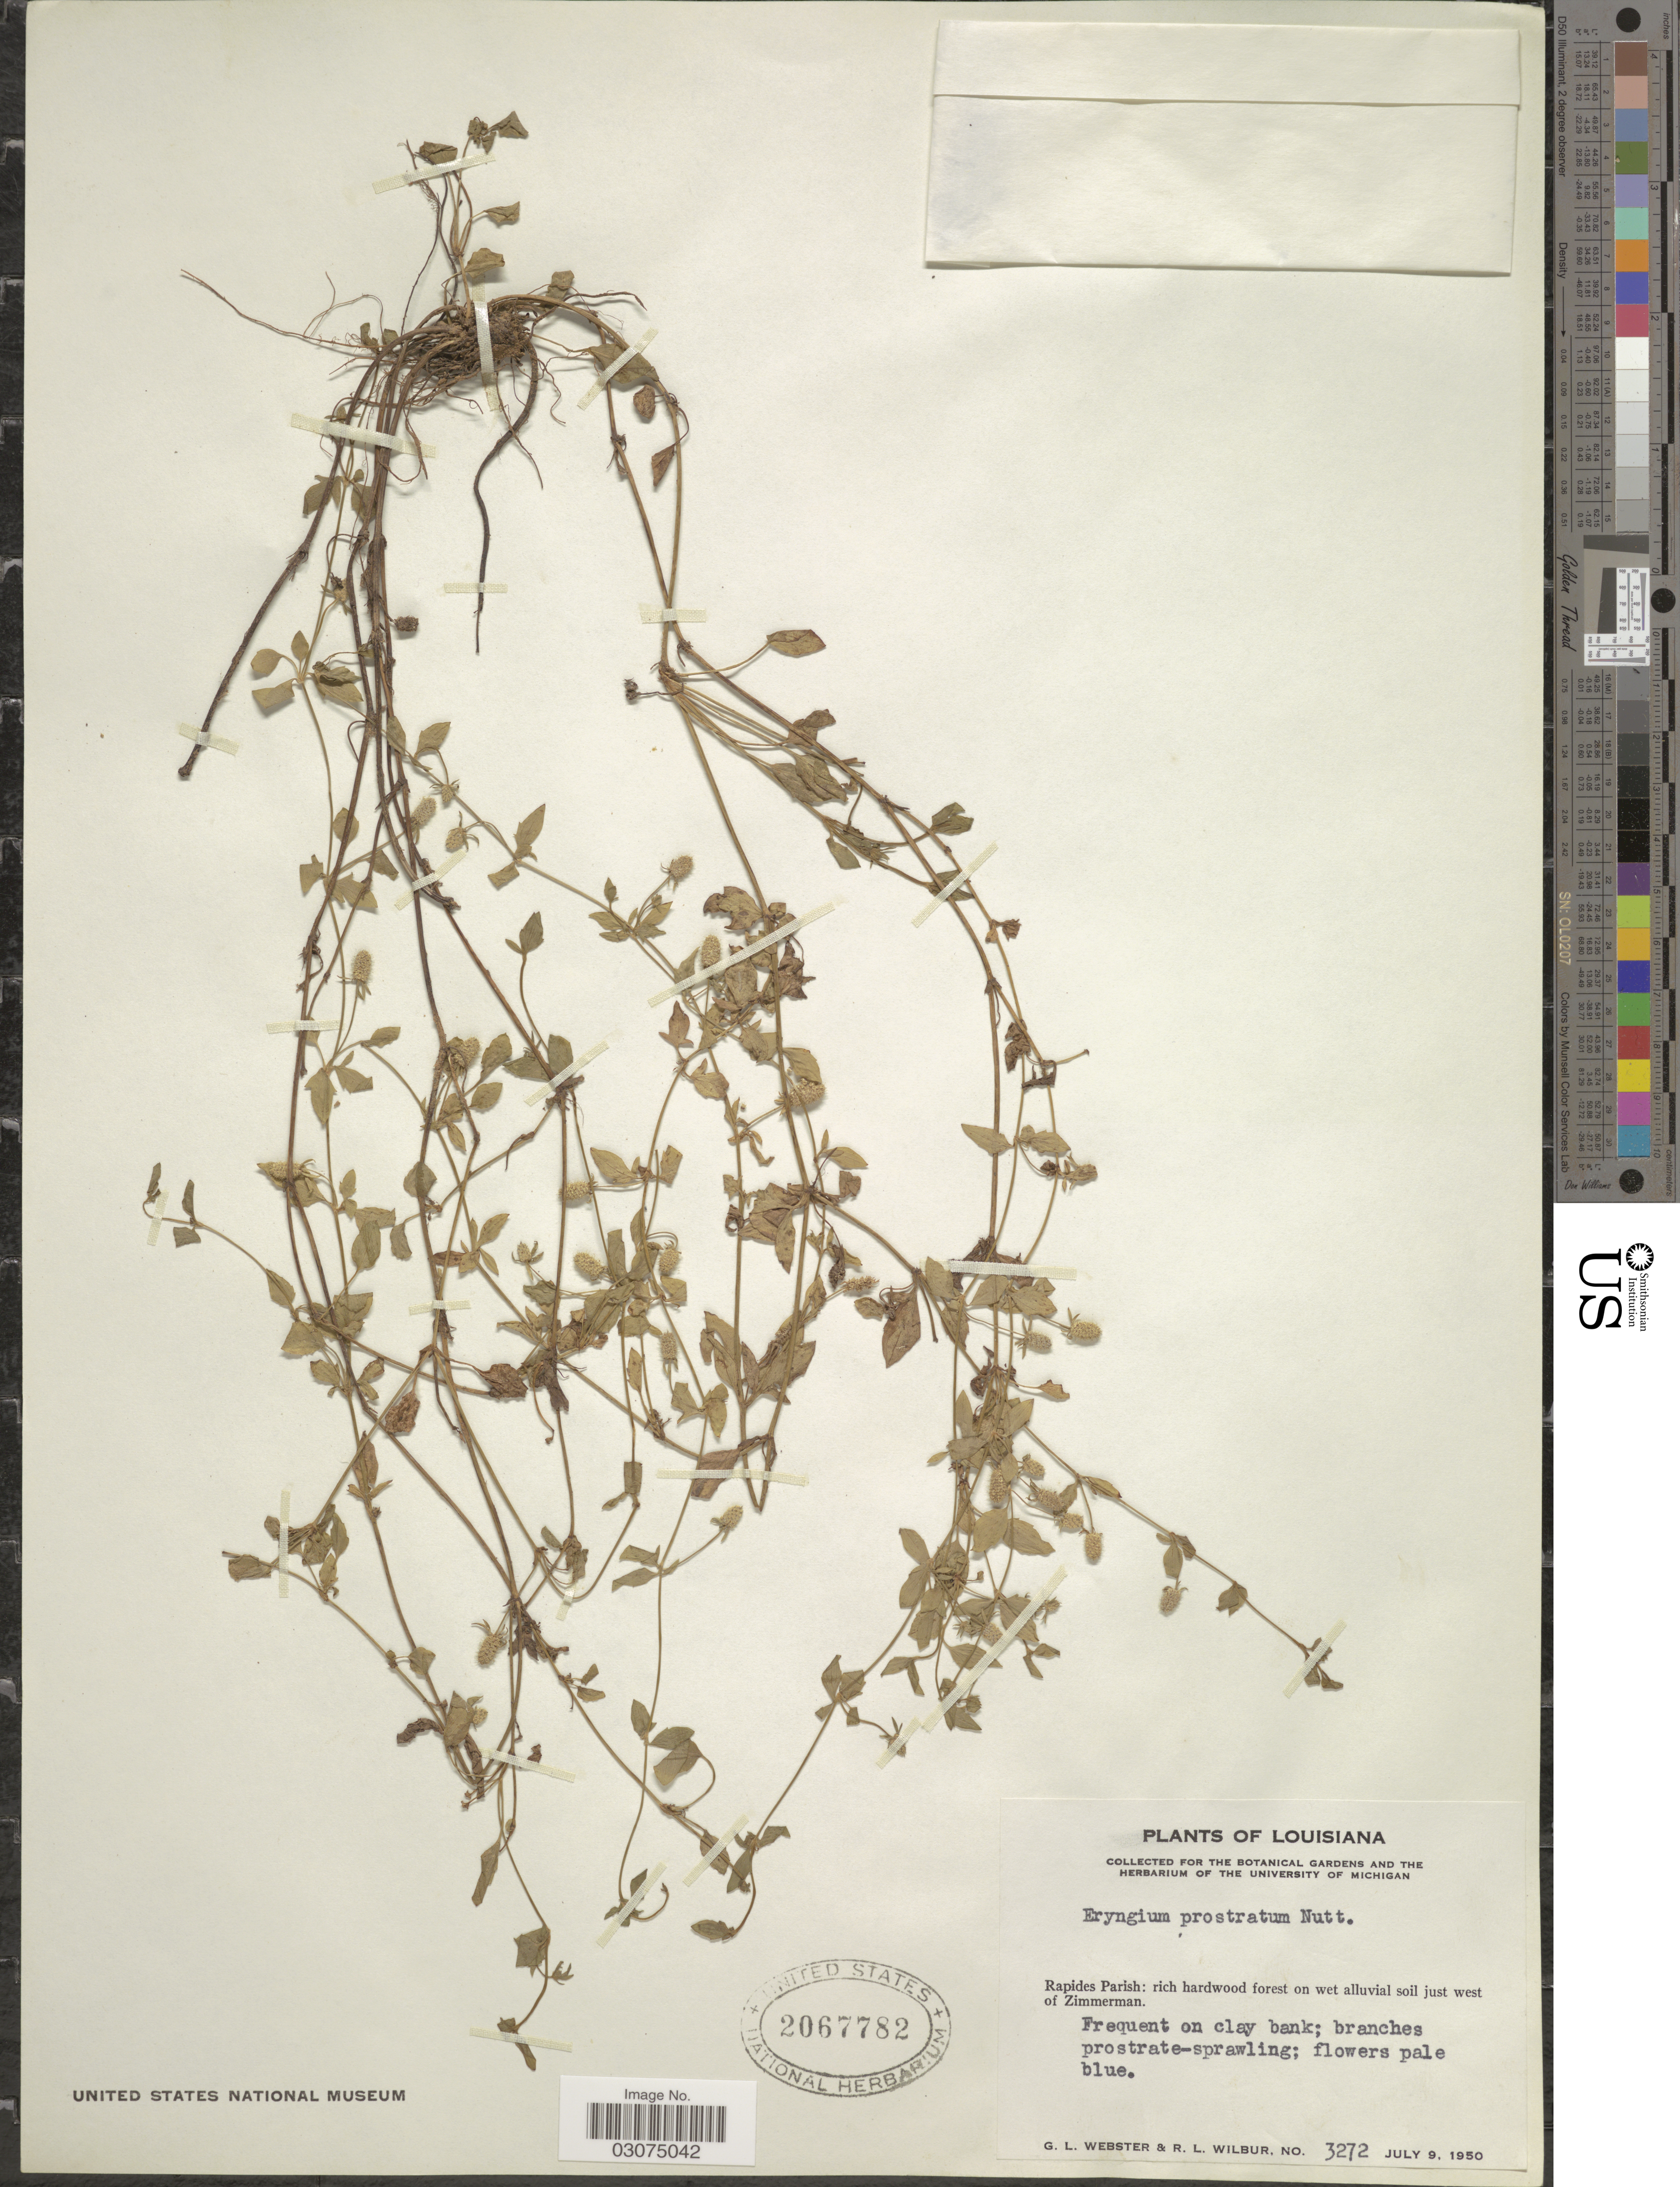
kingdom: Plantae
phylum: Tracheophyta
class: Magnoliopsida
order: Apiales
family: Apiaceae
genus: Eryngium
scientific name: Eryngium prostratum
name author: Nutt. ex DC.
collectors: G. L. Webster & R. L. Wilbur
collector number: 3272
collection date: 1950-07-09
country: United States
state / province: Louisiana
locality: Rapides Parish: just west of Zimmerman.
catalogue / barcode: US 2067782